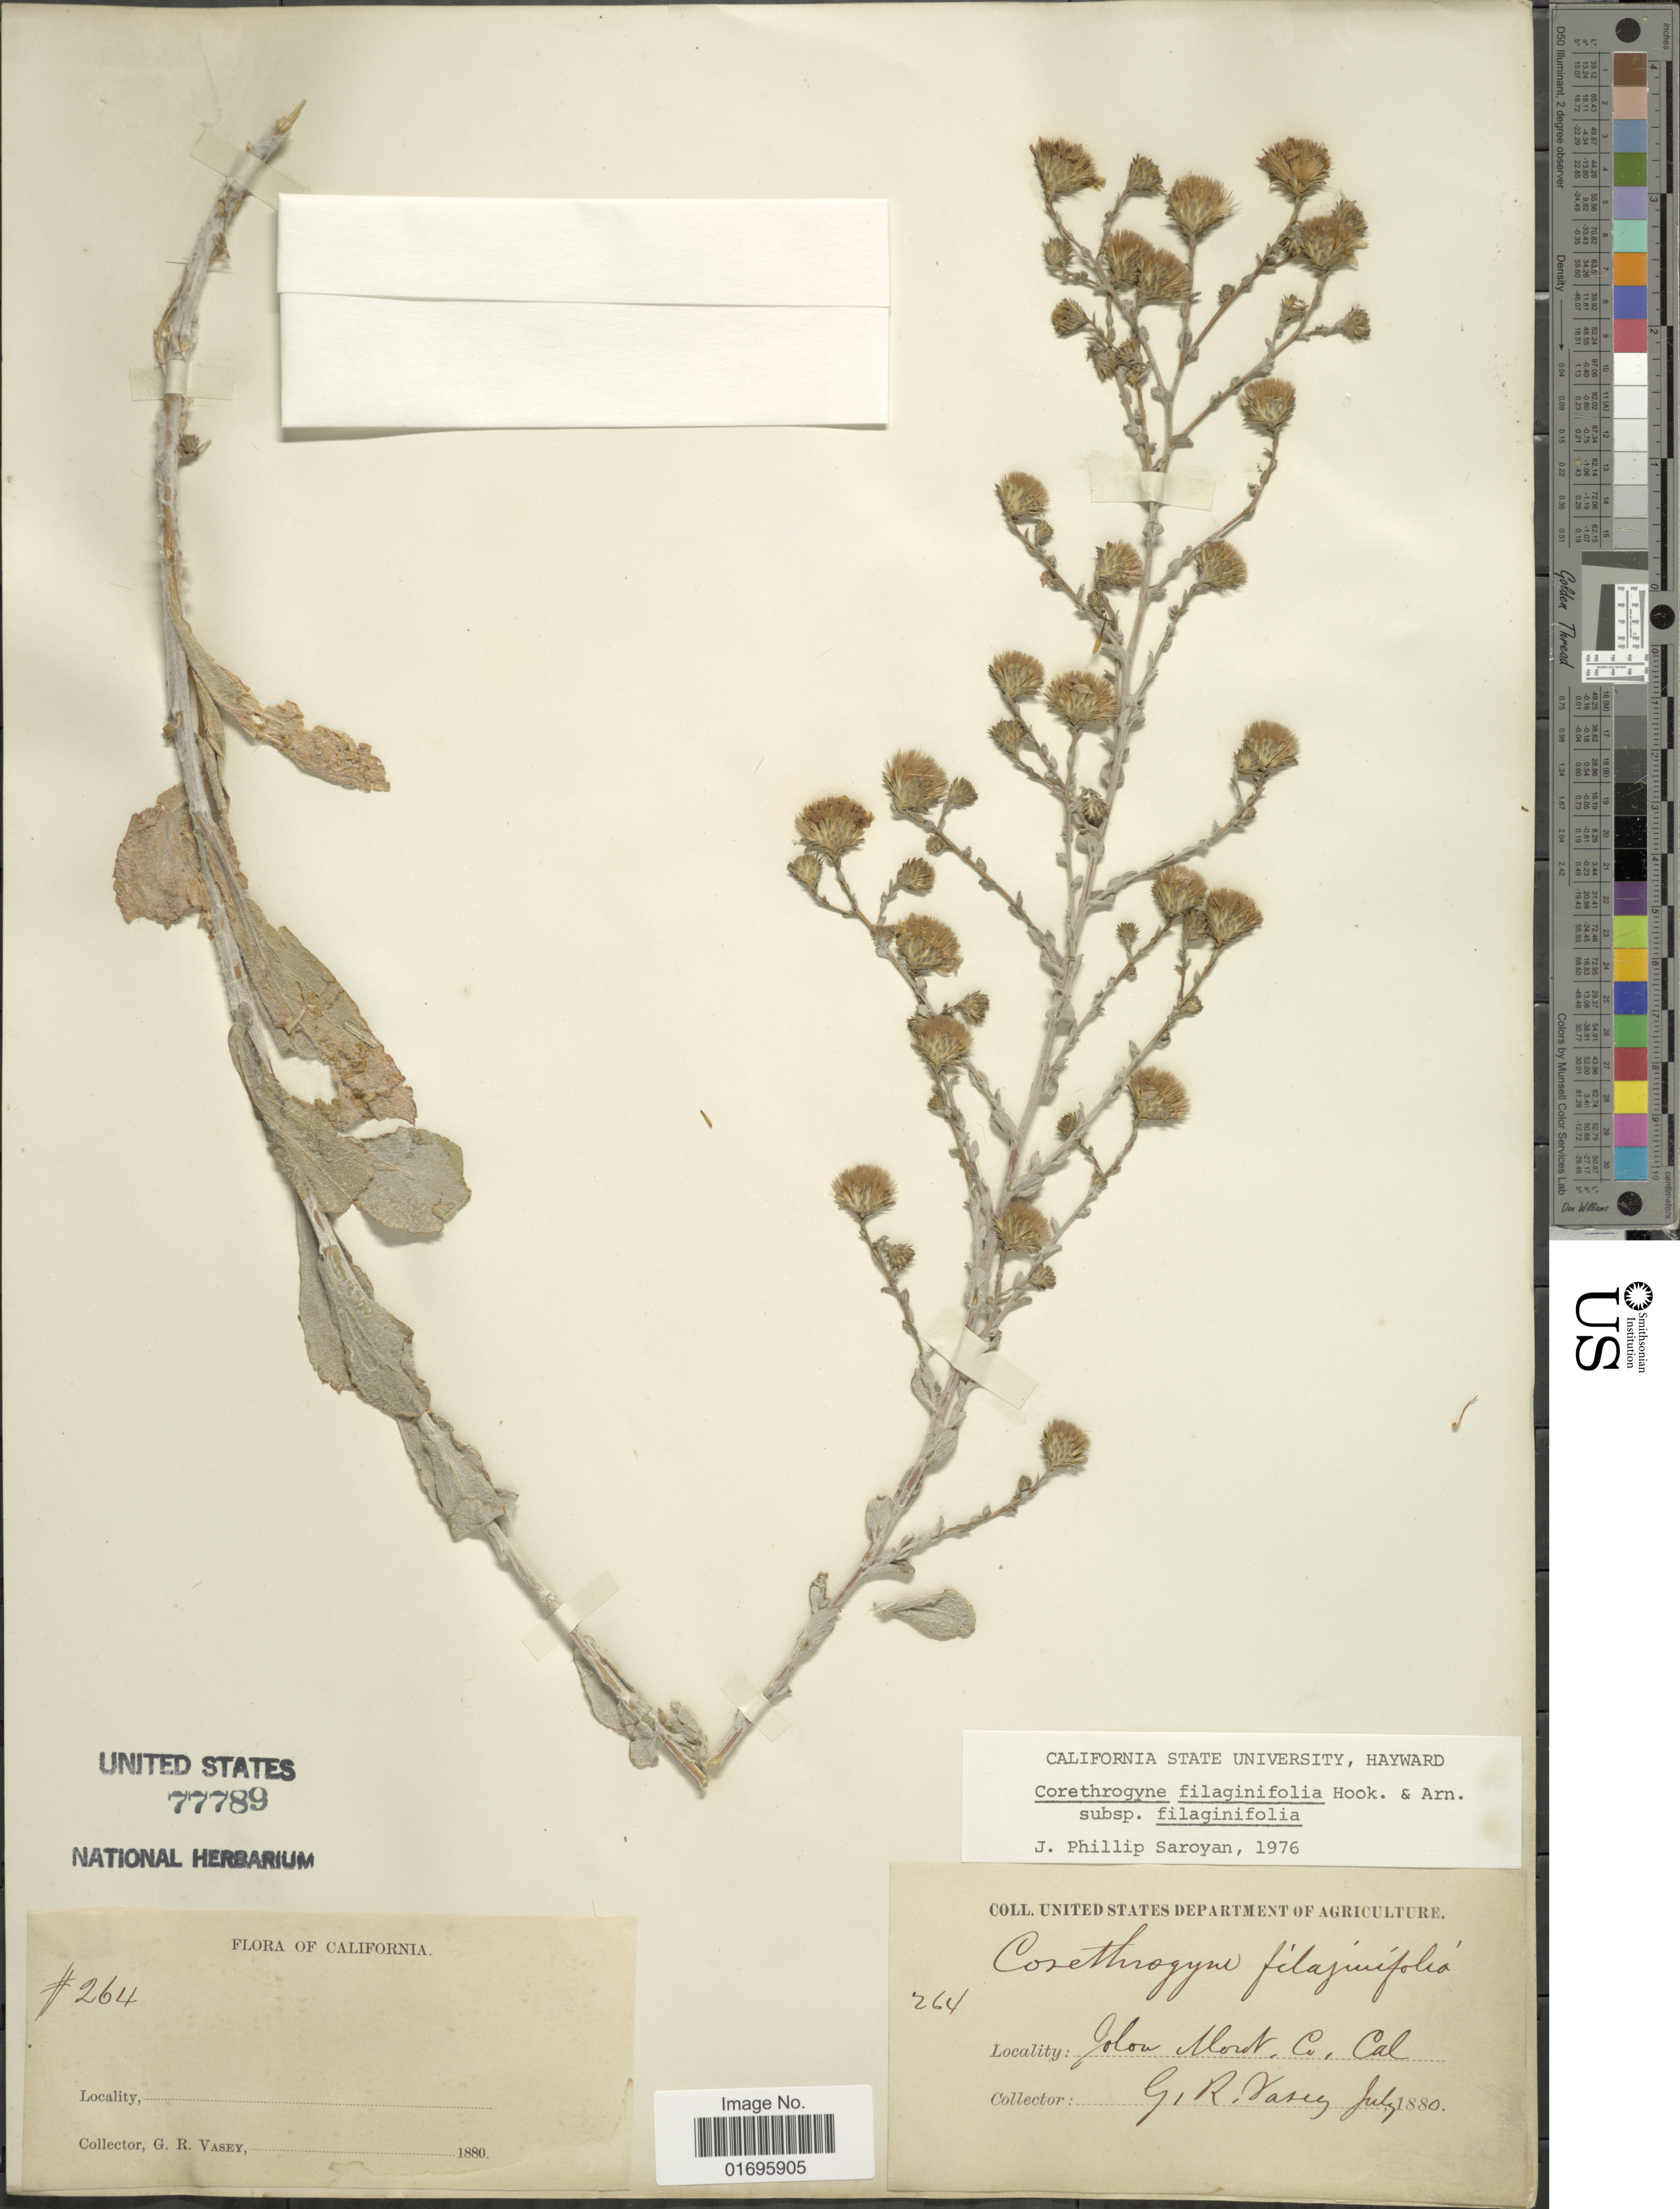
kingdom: Plantae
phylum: Tracheophyta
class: Magnoliopsida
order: Asterales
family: Asteraceae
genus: Corethrogyne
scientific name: Corethrogyne filaginifolia var. filaginifolia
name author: (Hook.) Nutt.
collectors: G. R. Vasey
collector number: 264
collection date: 1880-07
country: United States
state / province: California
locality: Hollow Mont. Co.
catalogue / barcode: US 77789